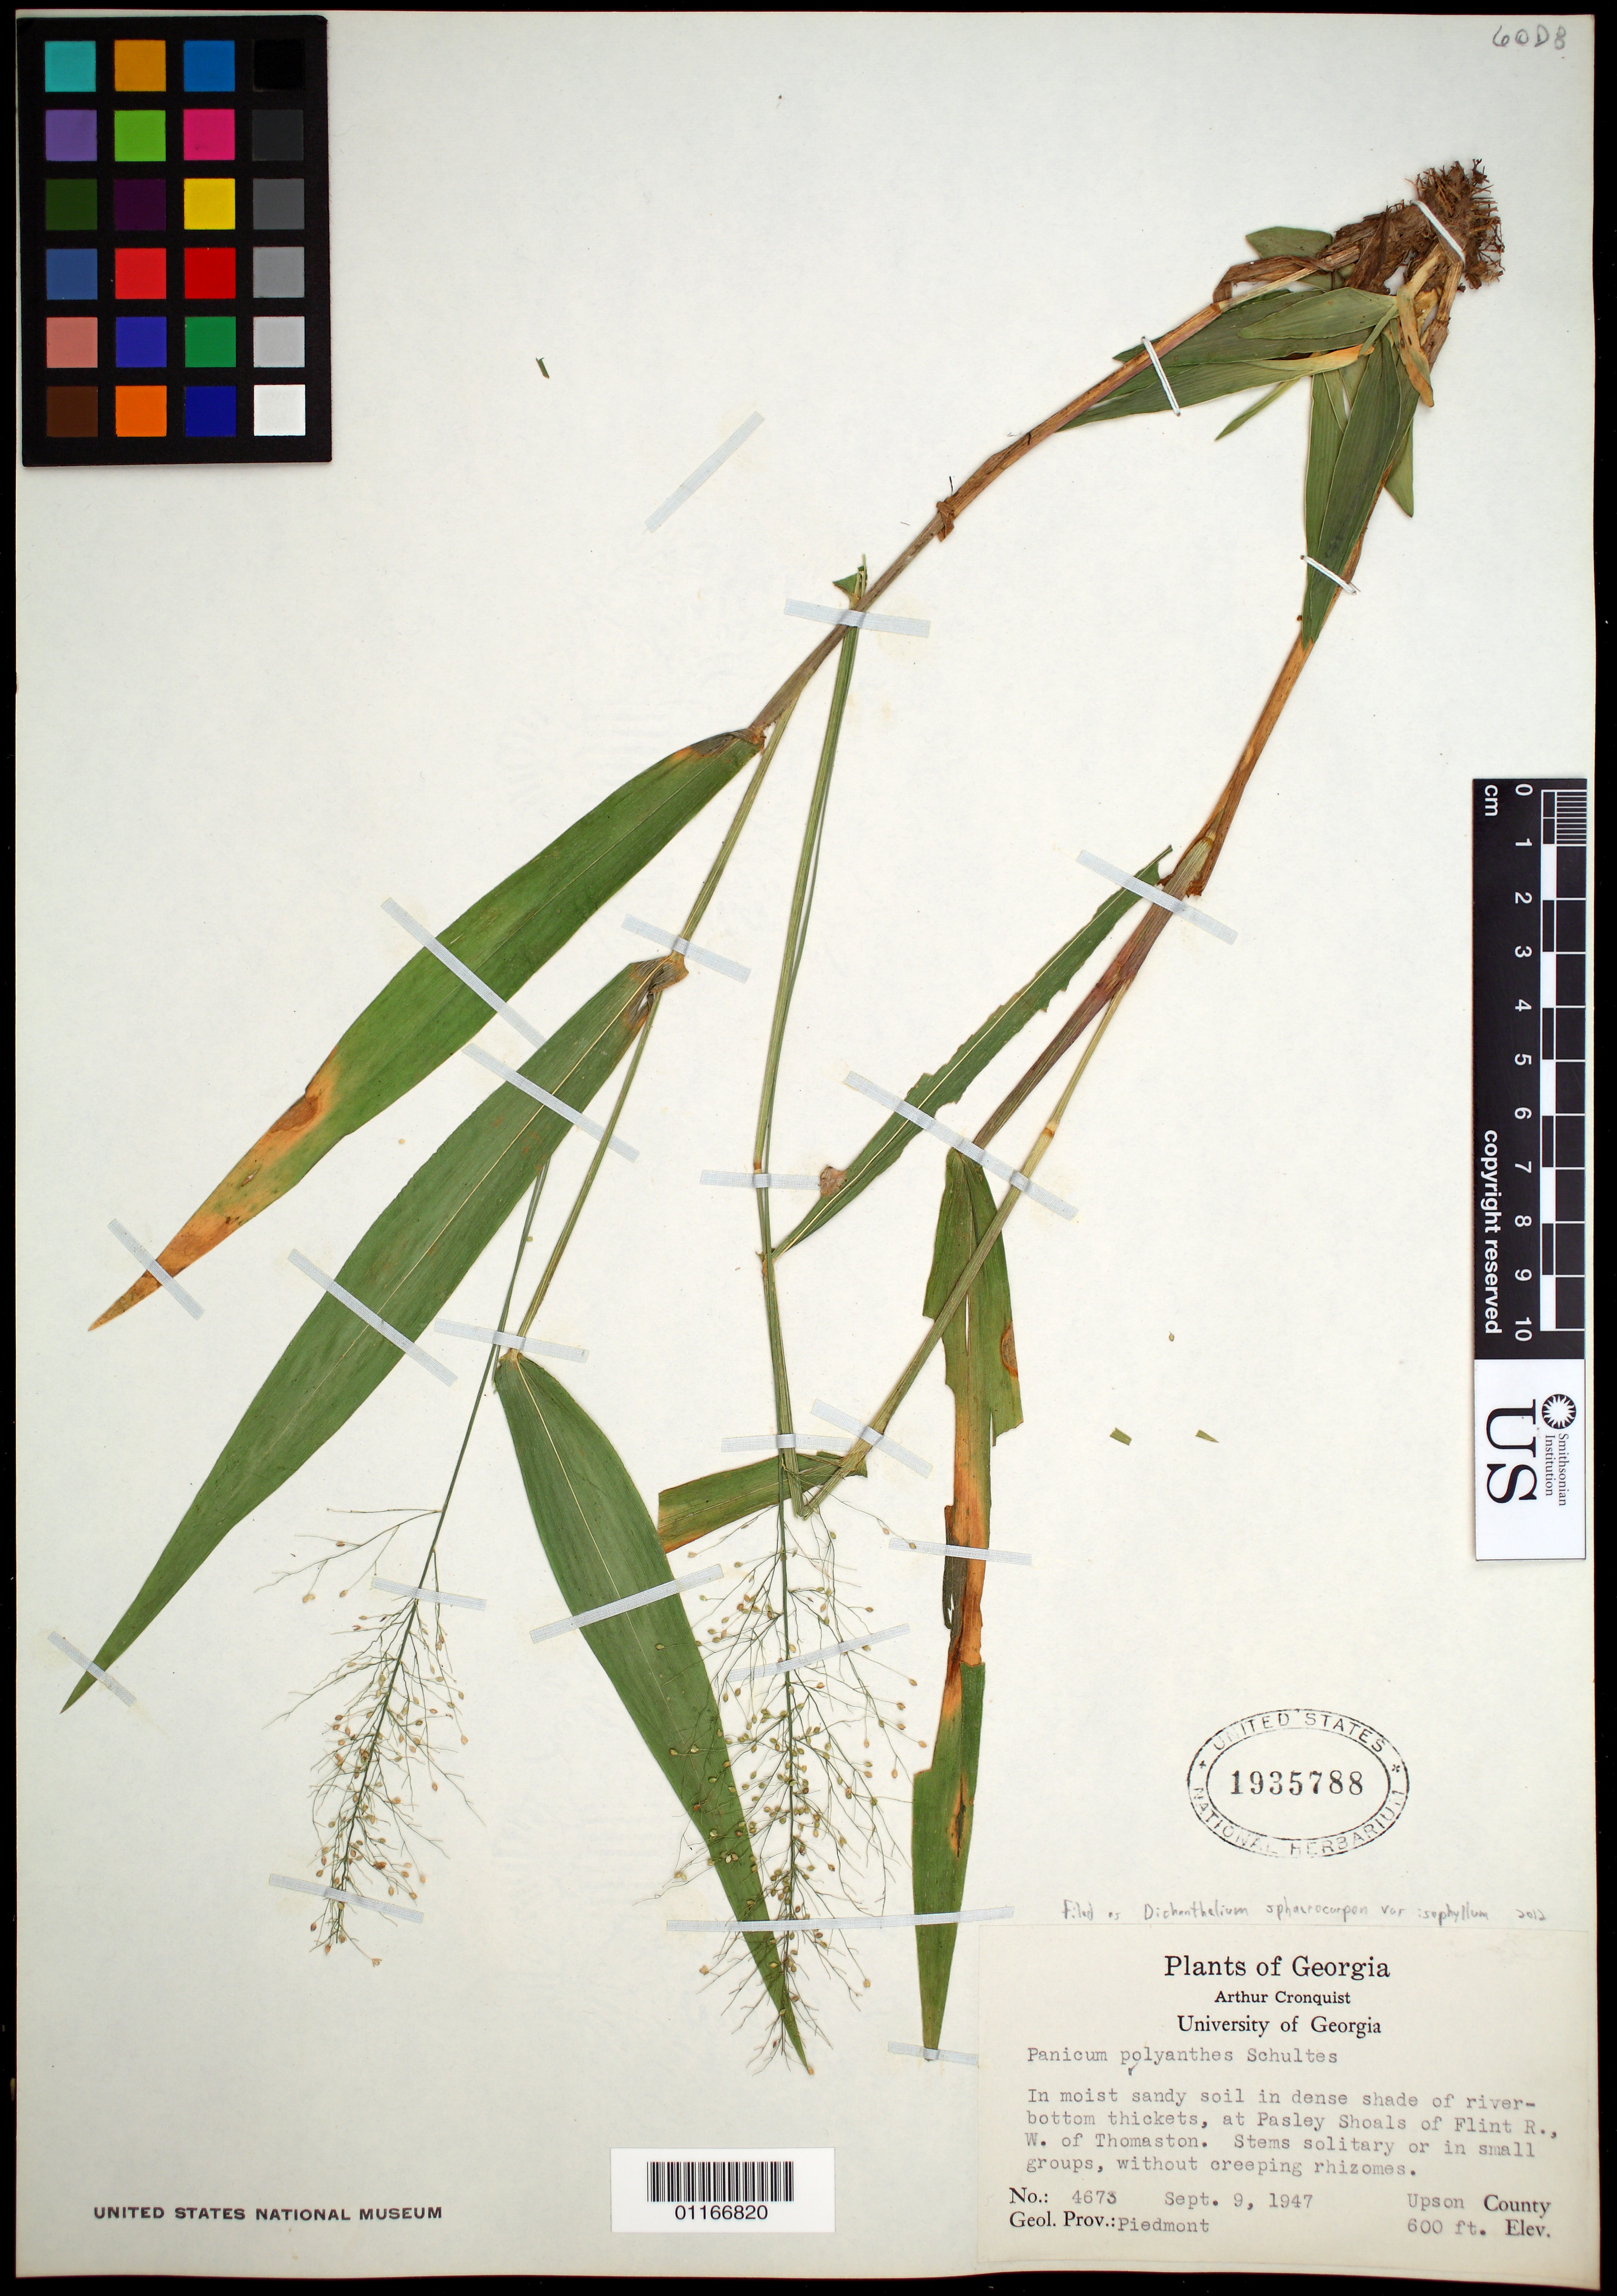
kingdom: Plantae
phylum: Tracheophyta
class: Liliopsida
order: Poales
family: Poaceae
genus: Dichanthelium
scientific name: Dichanthelium sphaerocarpon var. isophyllum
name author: (Scribn.) Gould & C.A. Clark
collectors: A. J. Cronquist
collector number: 4673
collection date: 1947-09-09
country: United States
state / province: Georgia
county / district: Upson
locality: West of Thomaston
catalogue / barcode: US 1935788